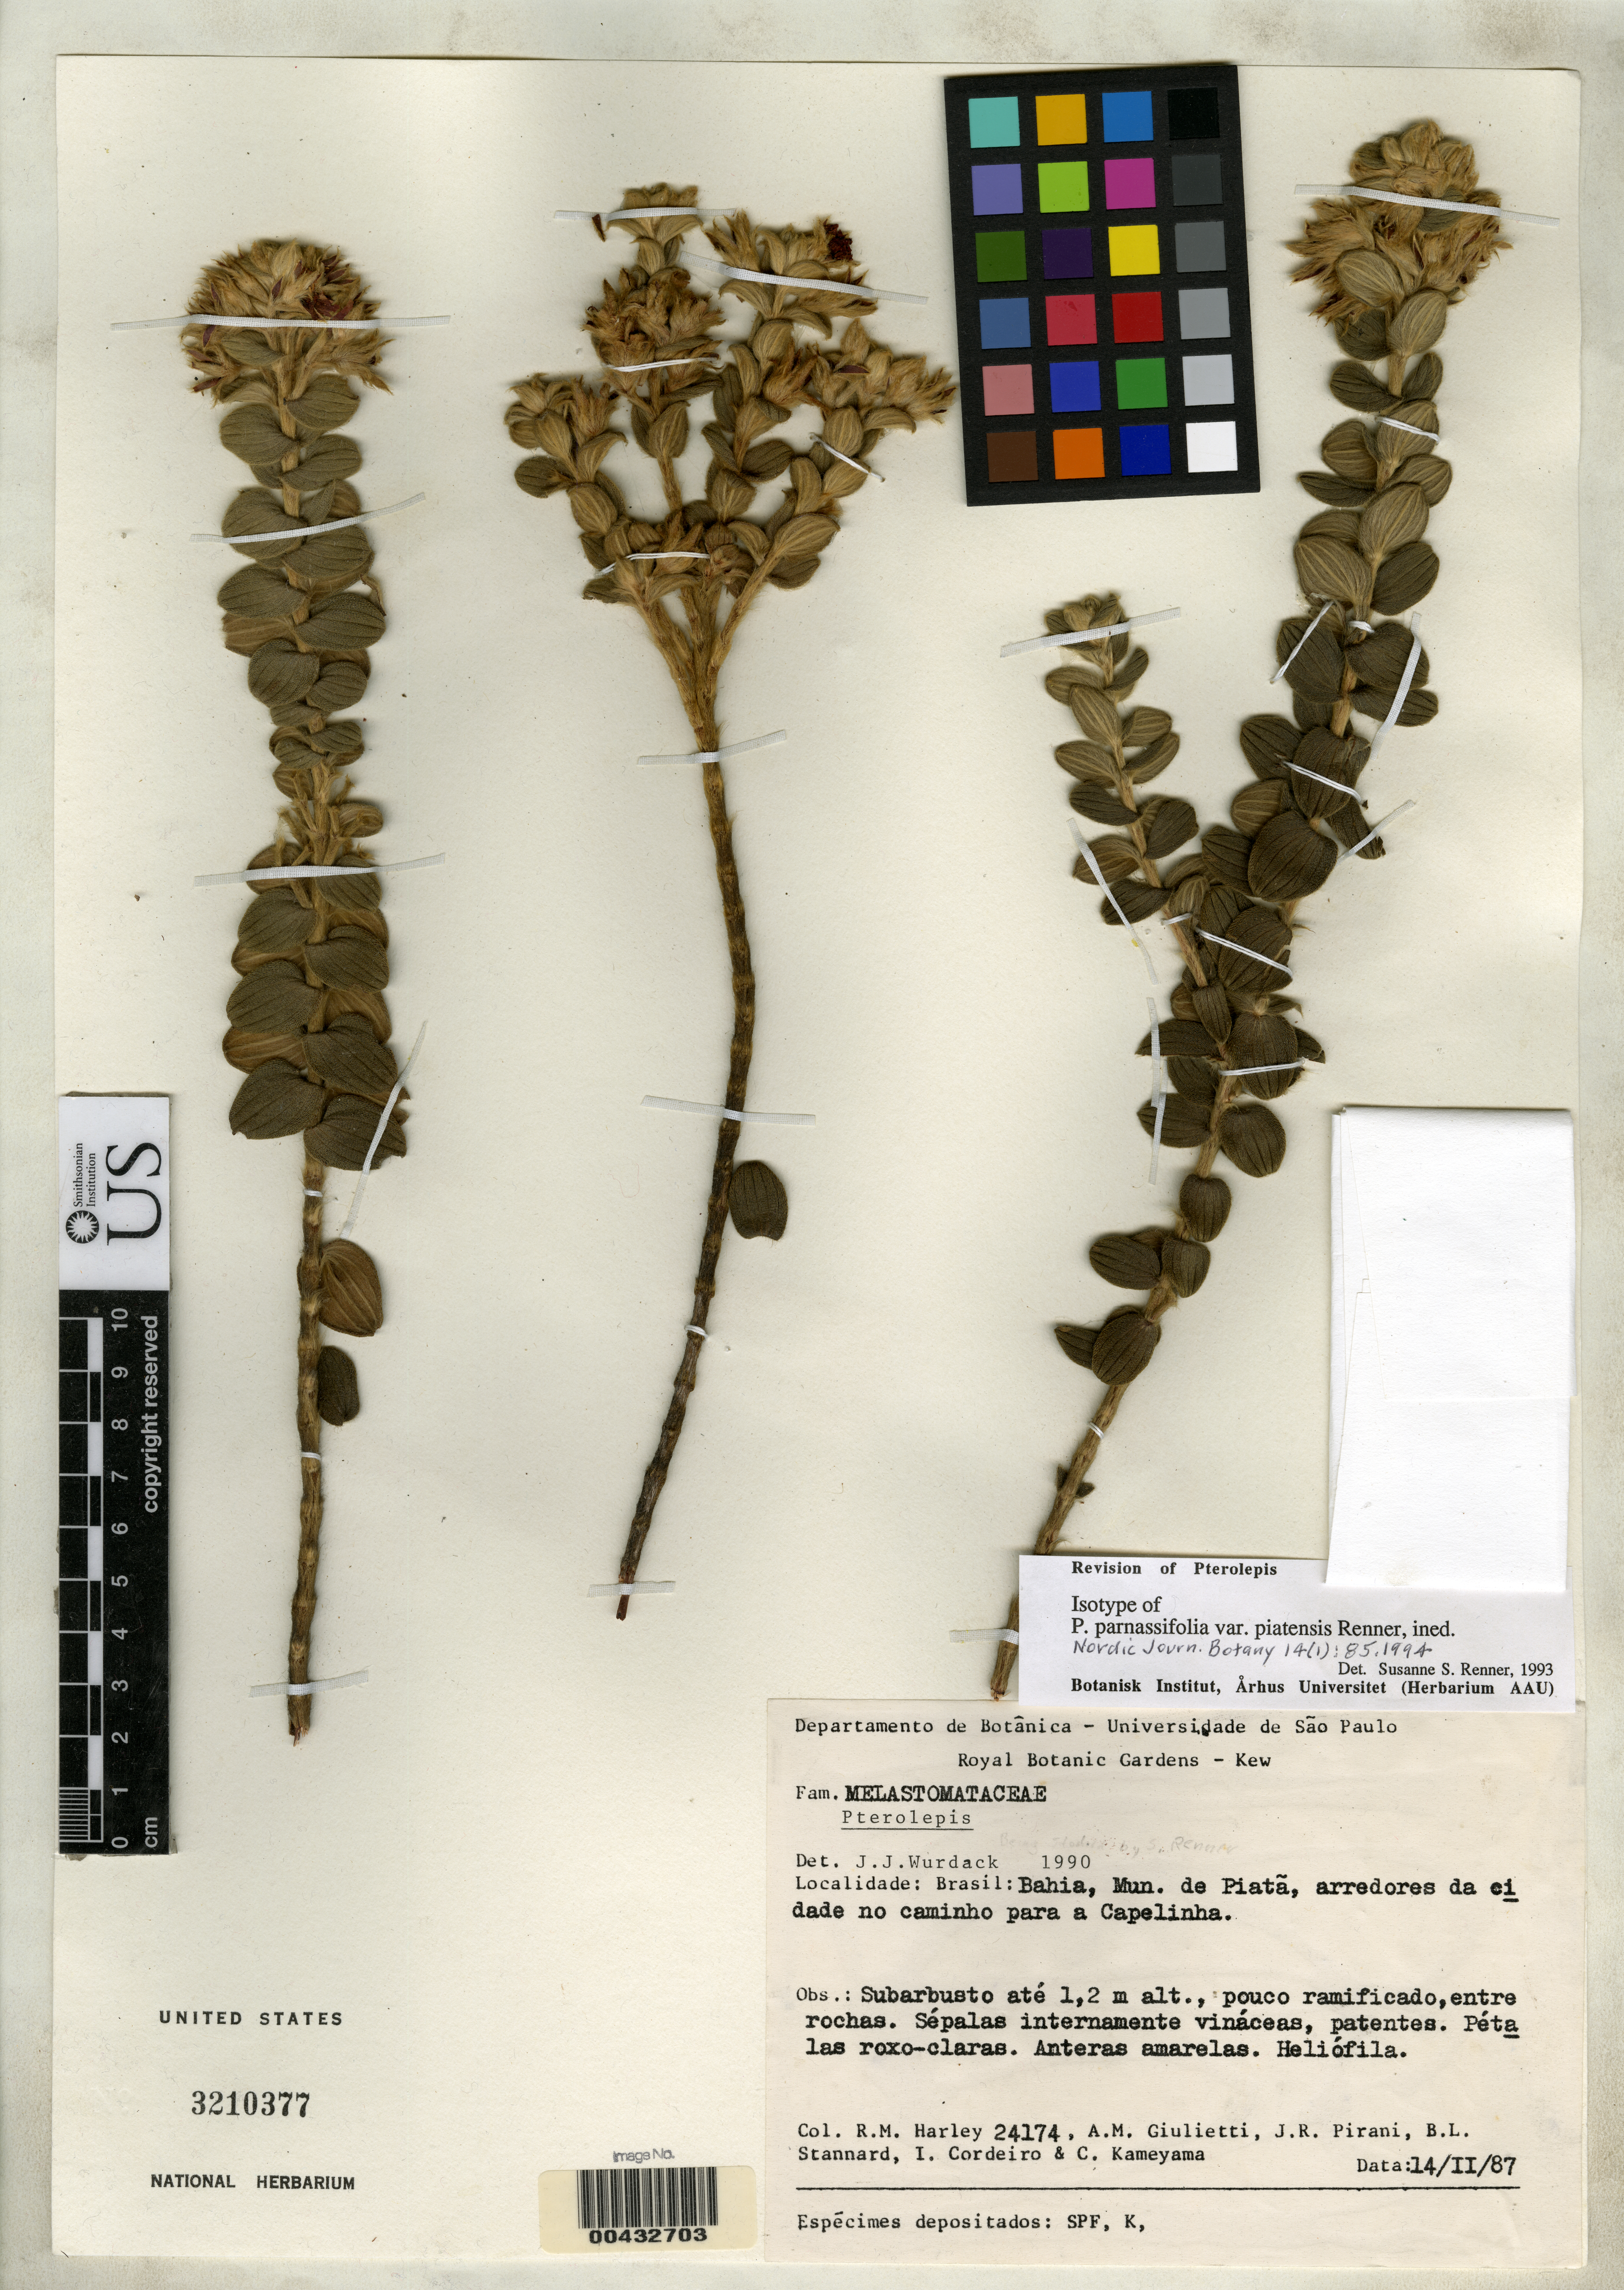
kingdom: Plantae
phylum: Tracheophyta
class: Magnoliopsida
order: Myrtales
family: Melastomataceae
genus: Pterolepis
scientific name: Pterolepis parnassifolia var. piatensis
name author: S.S. Renner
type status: Isotype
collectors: R. M. Harley, A. Giulietti, J. R. Pirani, B. L. Stannard, I. Cordeiro & C. Kameyama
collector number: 24174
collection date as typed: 14 Feb 1987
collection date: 1987-02-14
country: Brazil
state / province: Bahia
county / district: Piata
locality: Arredores da cidade no caminho para a Capelinha.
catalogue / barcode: US 3210377